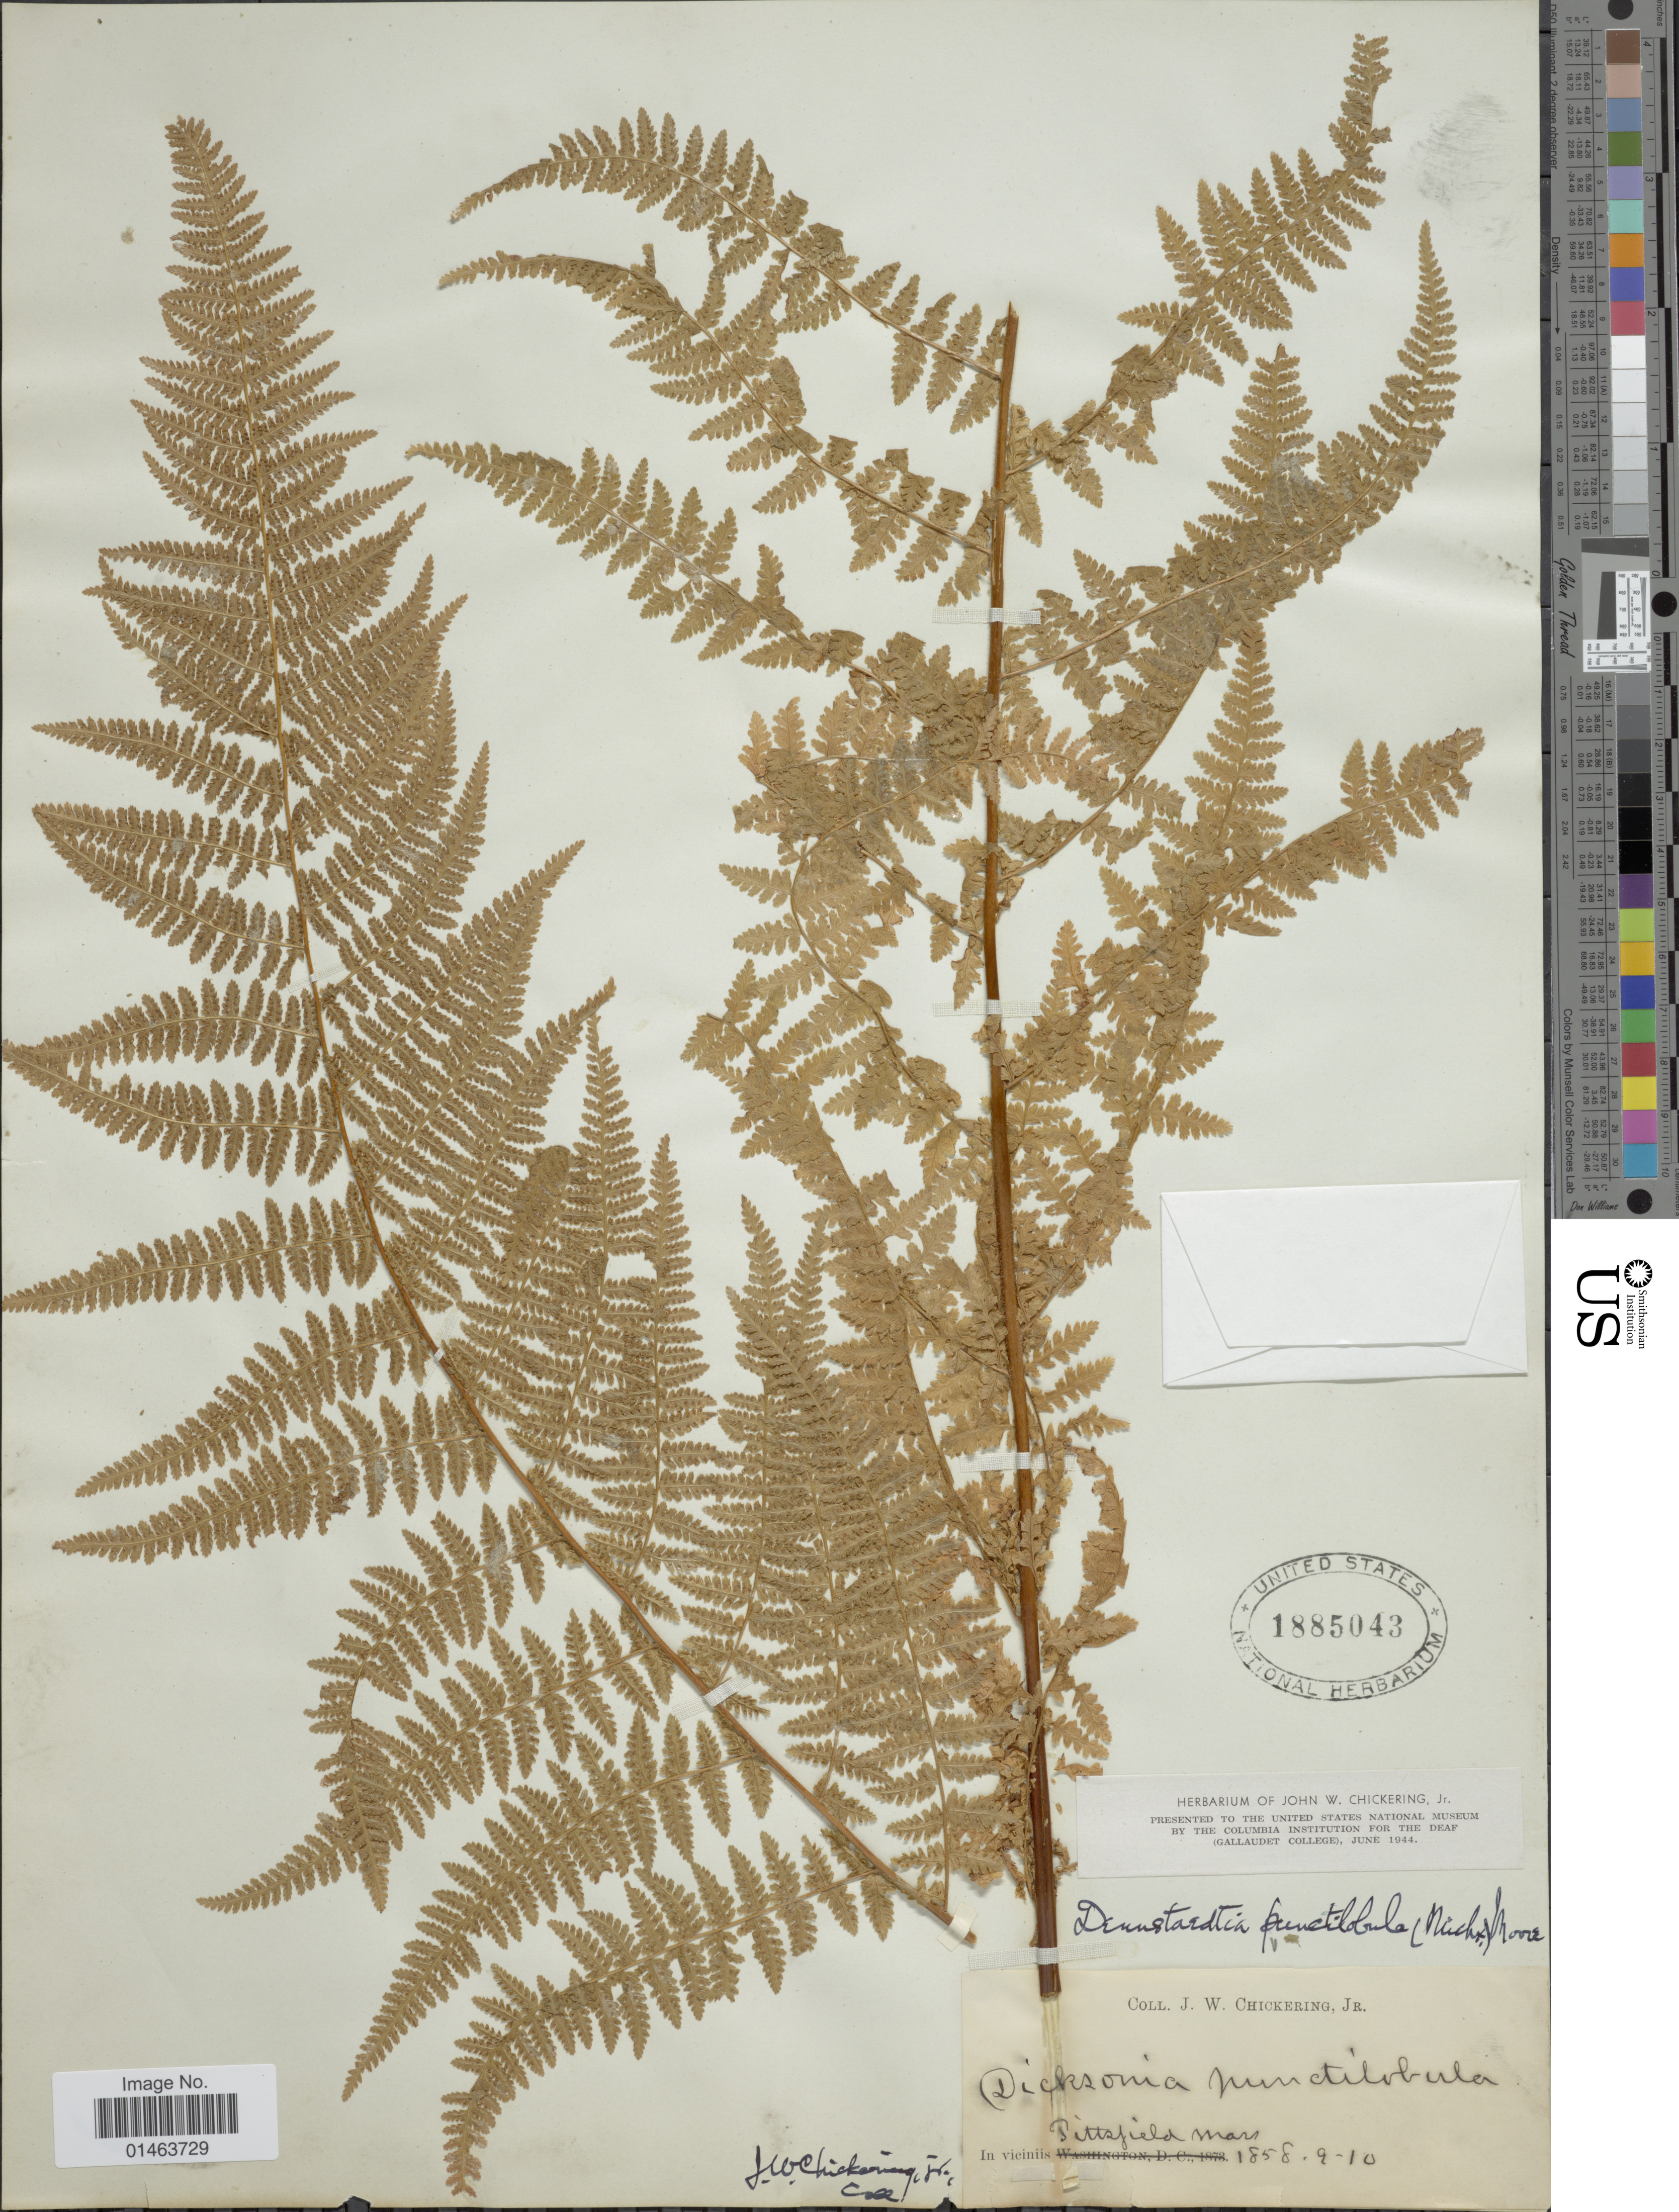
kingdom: Plantae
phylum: Tracheophyta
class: Polypodiopsida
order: Polypodiales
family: Dennstaedtiaceae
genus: Dennstaedtia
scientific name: Dennstaedtia punctilobula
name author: (Michx.) T. Moore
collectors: J. Chickering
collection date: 1858-09-10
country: United States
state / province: Massachusetts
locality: In viciniis Pittsfield.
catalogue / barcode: US 1885043